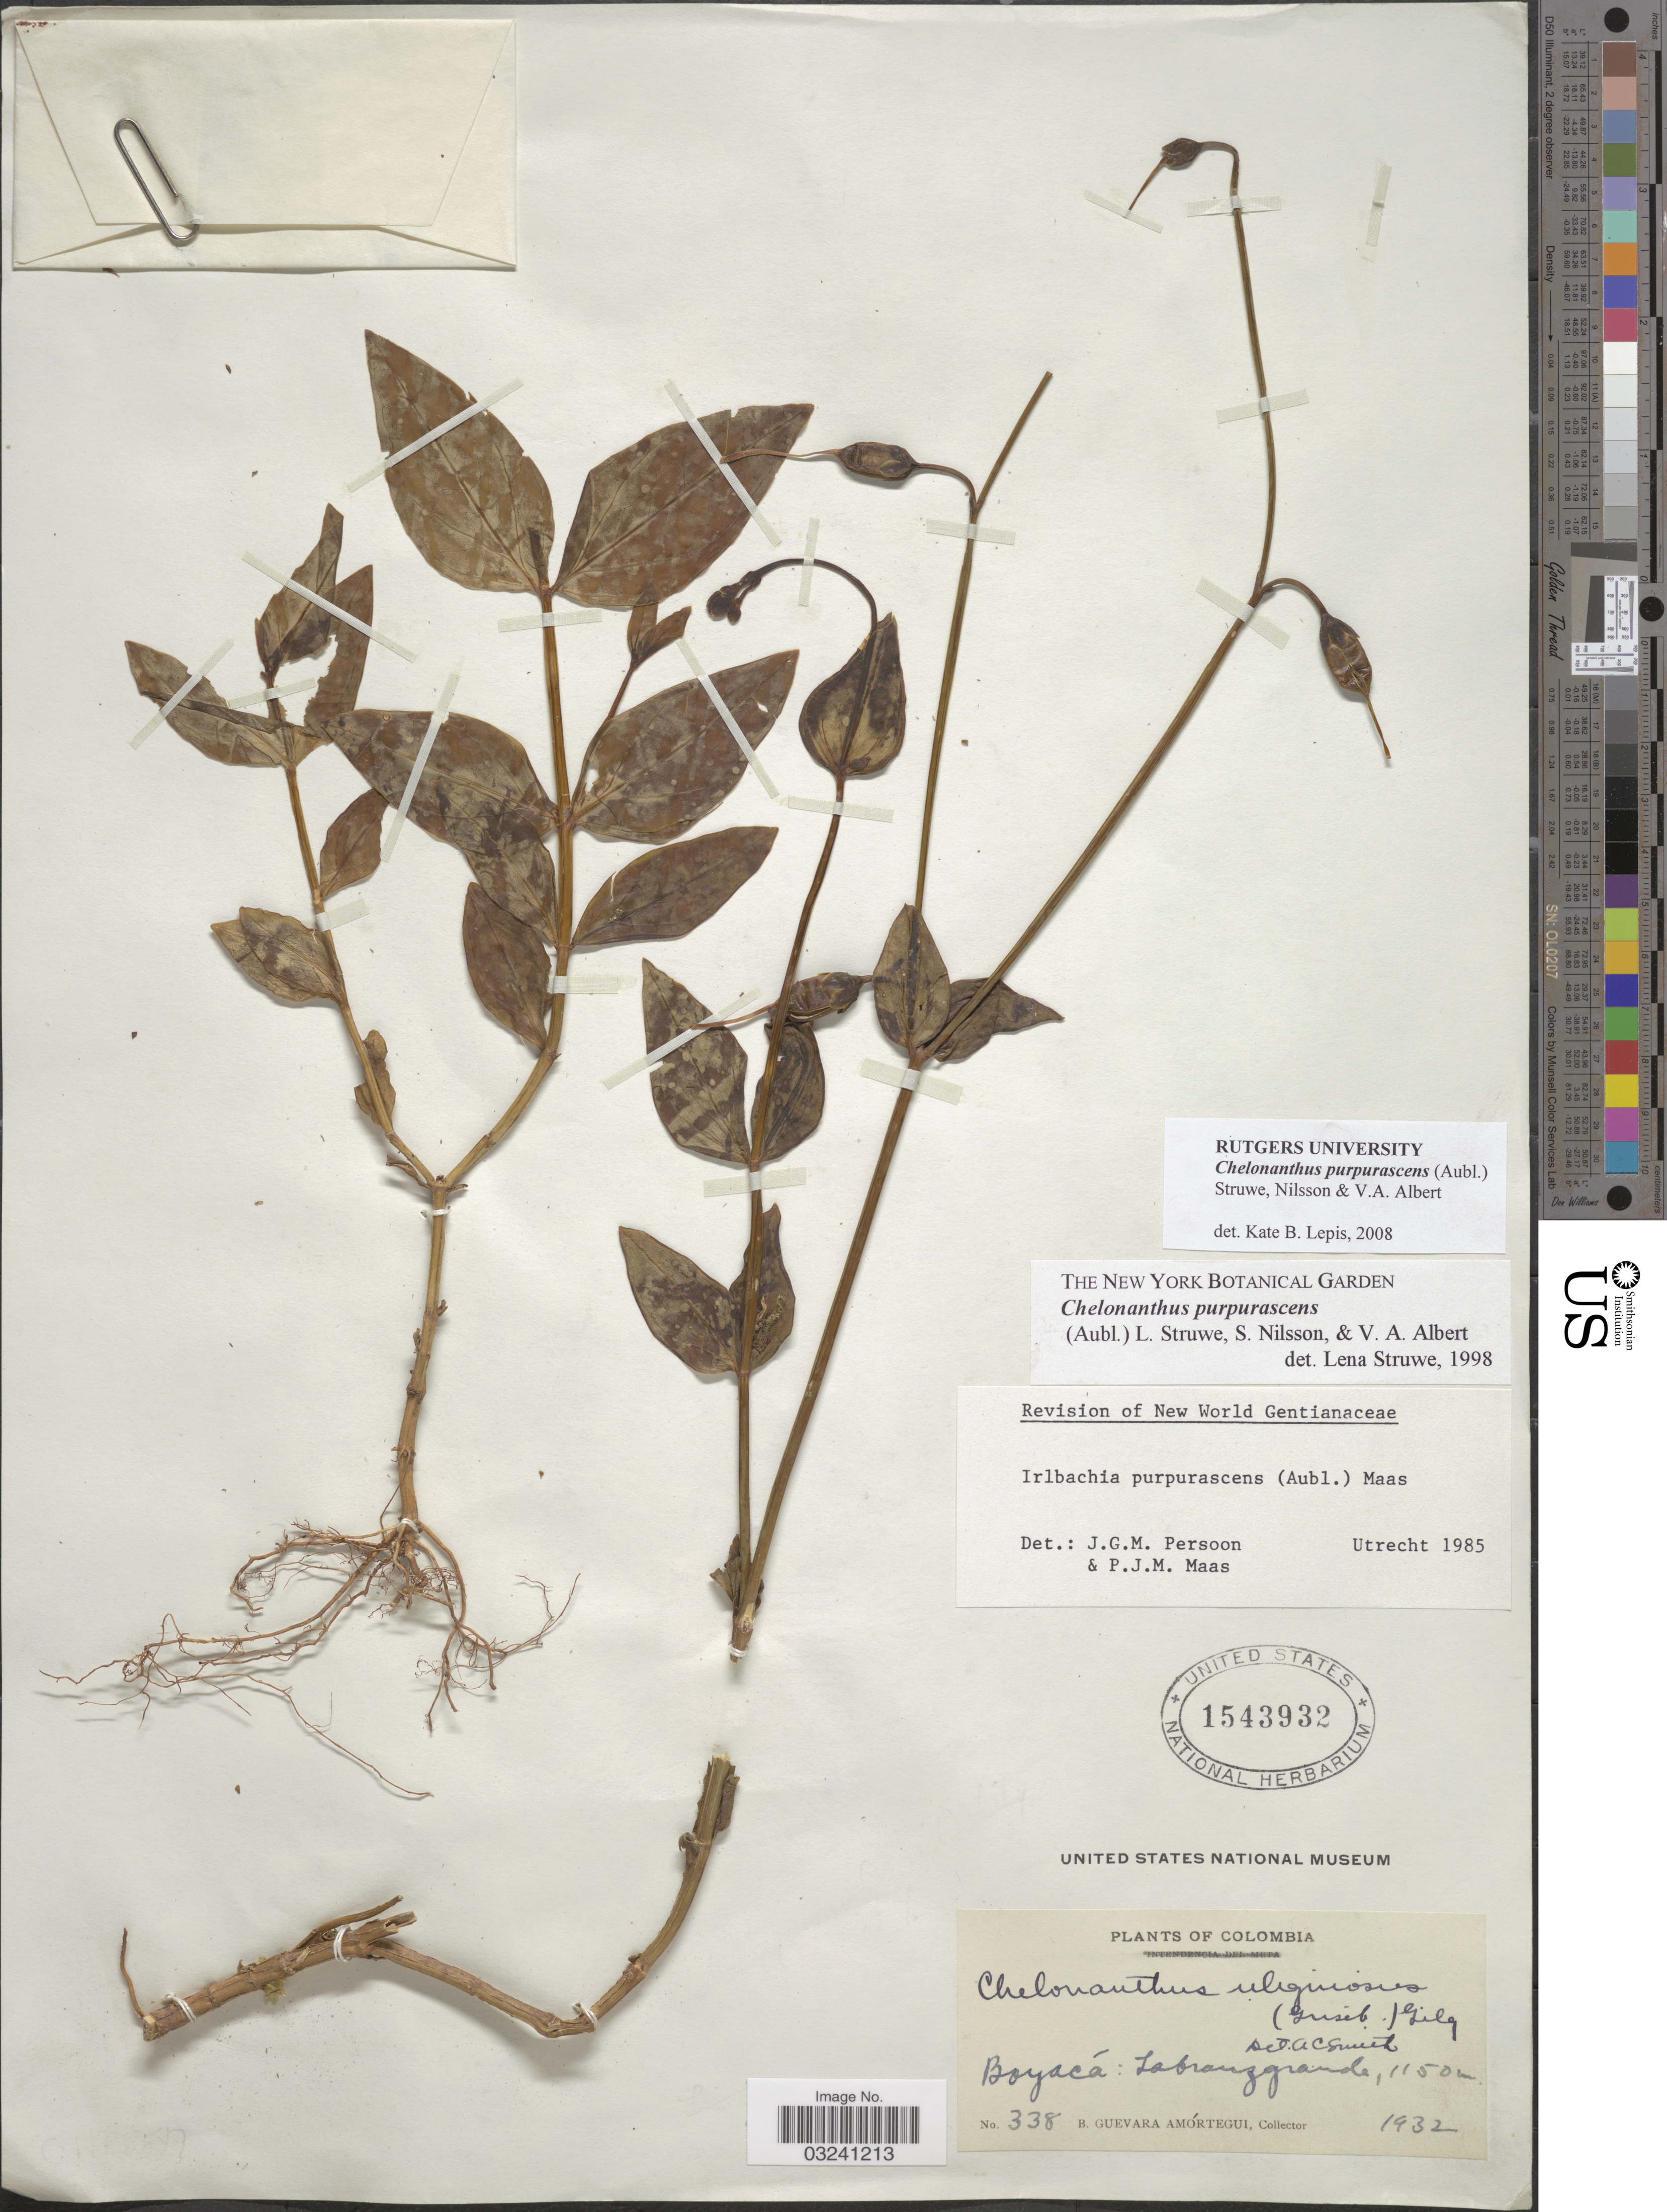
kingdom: Plantae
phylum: Tracheophyta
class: Magnoliopsida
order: Gentianales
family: Gentianaceae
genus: Chelonanthus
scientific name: Chelonanthus purpurascens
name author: (Aubl.) Struwe et al.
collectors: B. Guevara Amortegui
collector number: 338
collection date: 1932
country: Colombia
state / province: Boyacá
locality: Labranzgrande.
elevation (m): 1150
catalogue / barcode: US 1543932